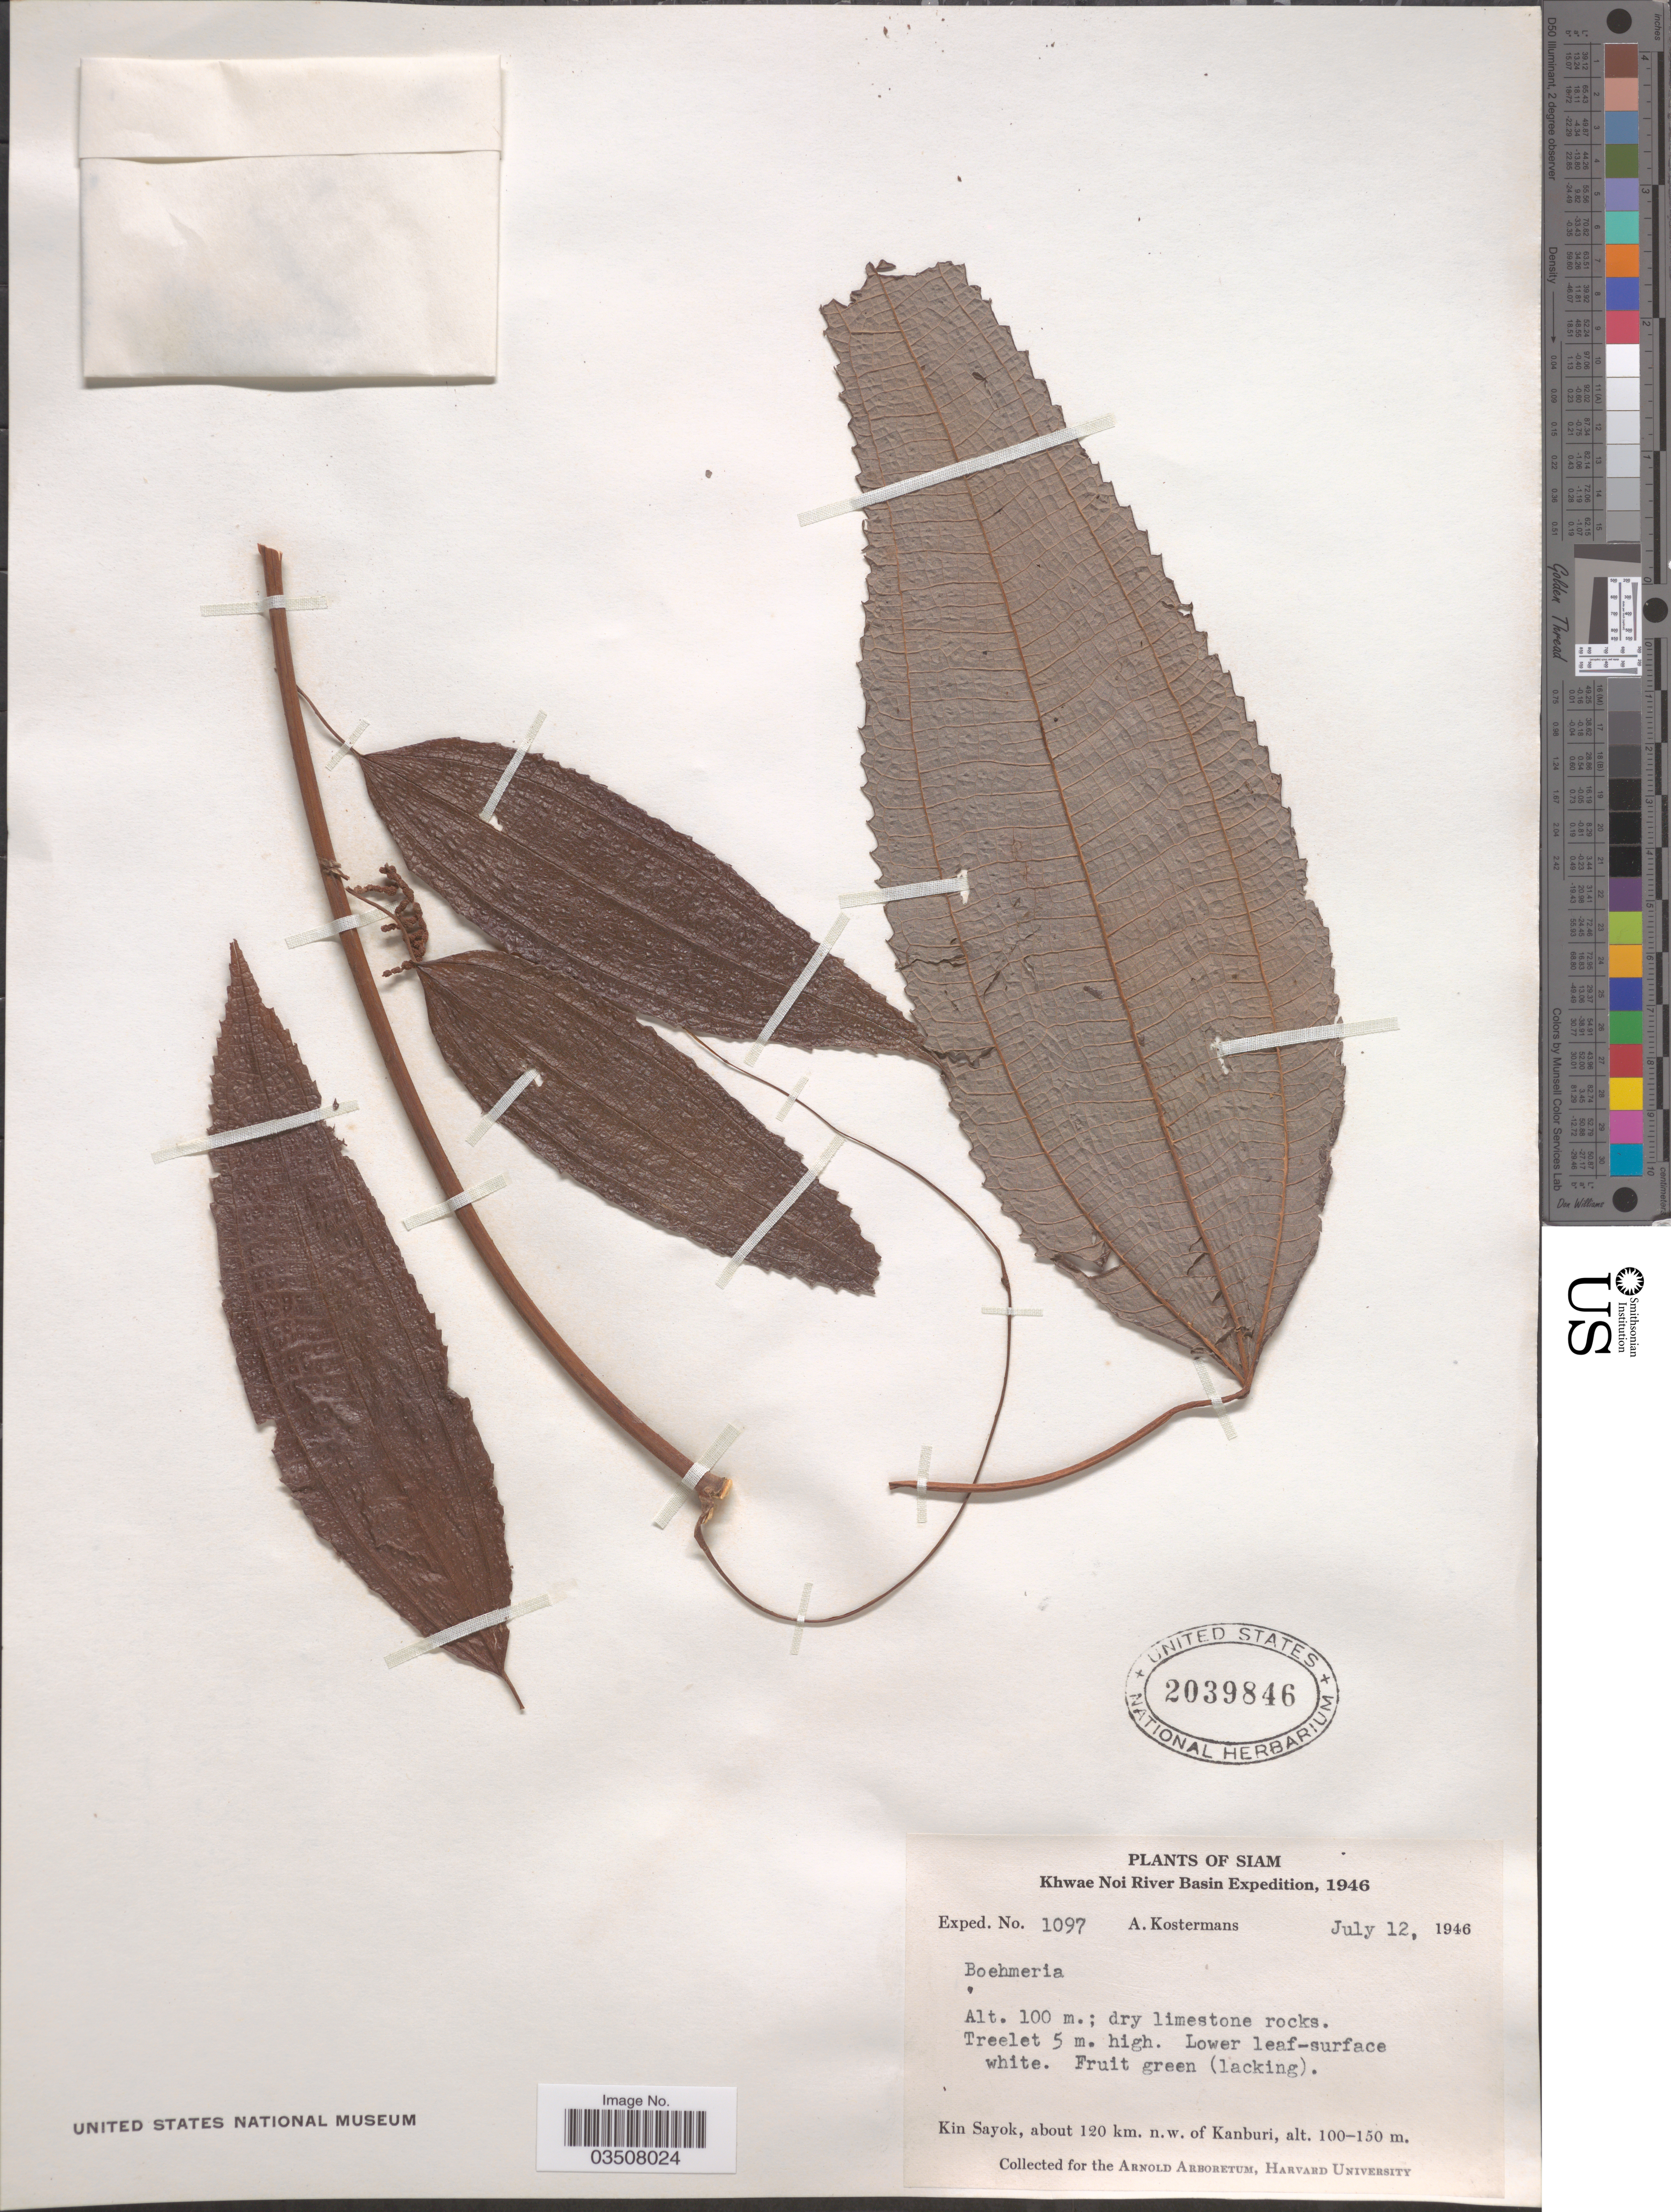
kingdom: Plantae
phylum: Tracheophyta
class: Magnoliopsida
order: Rosales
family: Urticaceae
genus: Boehmeria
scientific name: Boehmeria sp.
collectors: A. J. G. Kostermans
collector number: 1097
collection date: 1946-07-12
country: Thailand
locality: Siam. Khwae Noi River Basin. Kin Sayok, about 120 km. n.w. of Kanburi.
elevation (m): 100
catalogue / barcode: US 2039846